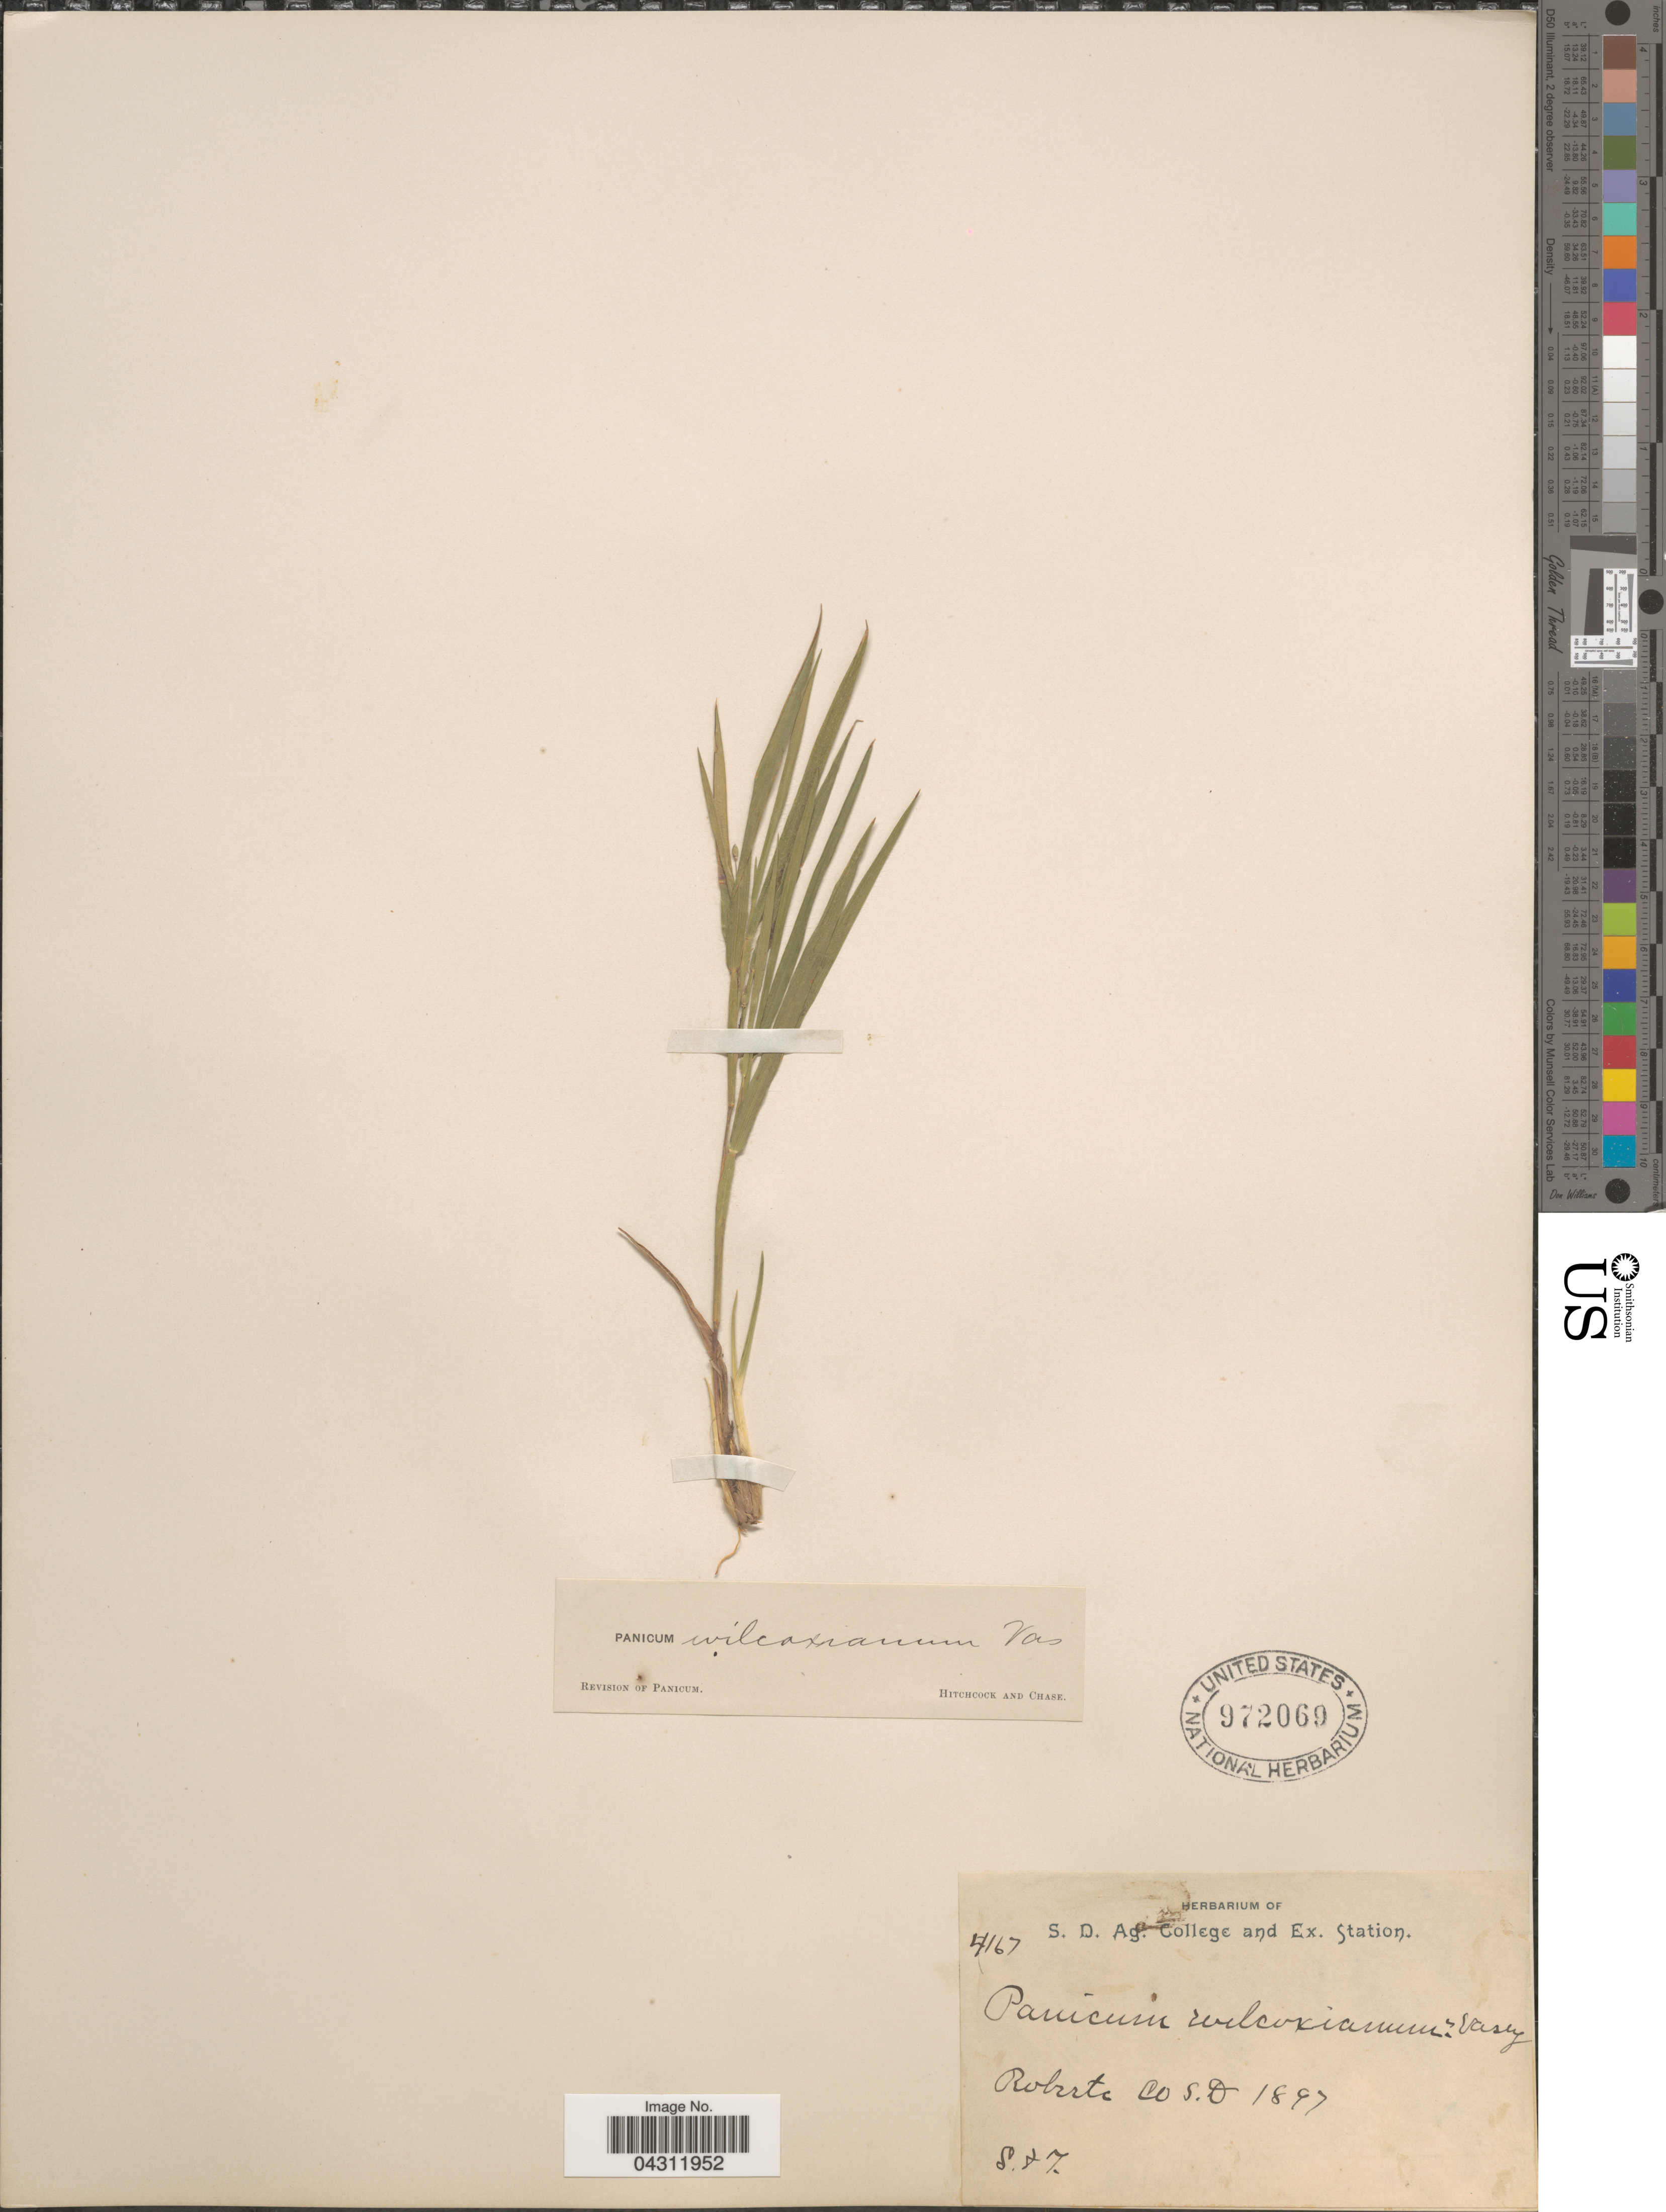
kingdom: Plantae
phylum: Tracheophyta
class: Liliopsida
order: Poales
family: Poaceae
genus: Dichanthelium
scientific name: Dichanthelium wilcoxianum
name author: Freckmann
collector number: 4167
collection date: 1897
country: United States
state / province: South Dakota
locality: Roberts Co.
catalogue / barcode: US 972069